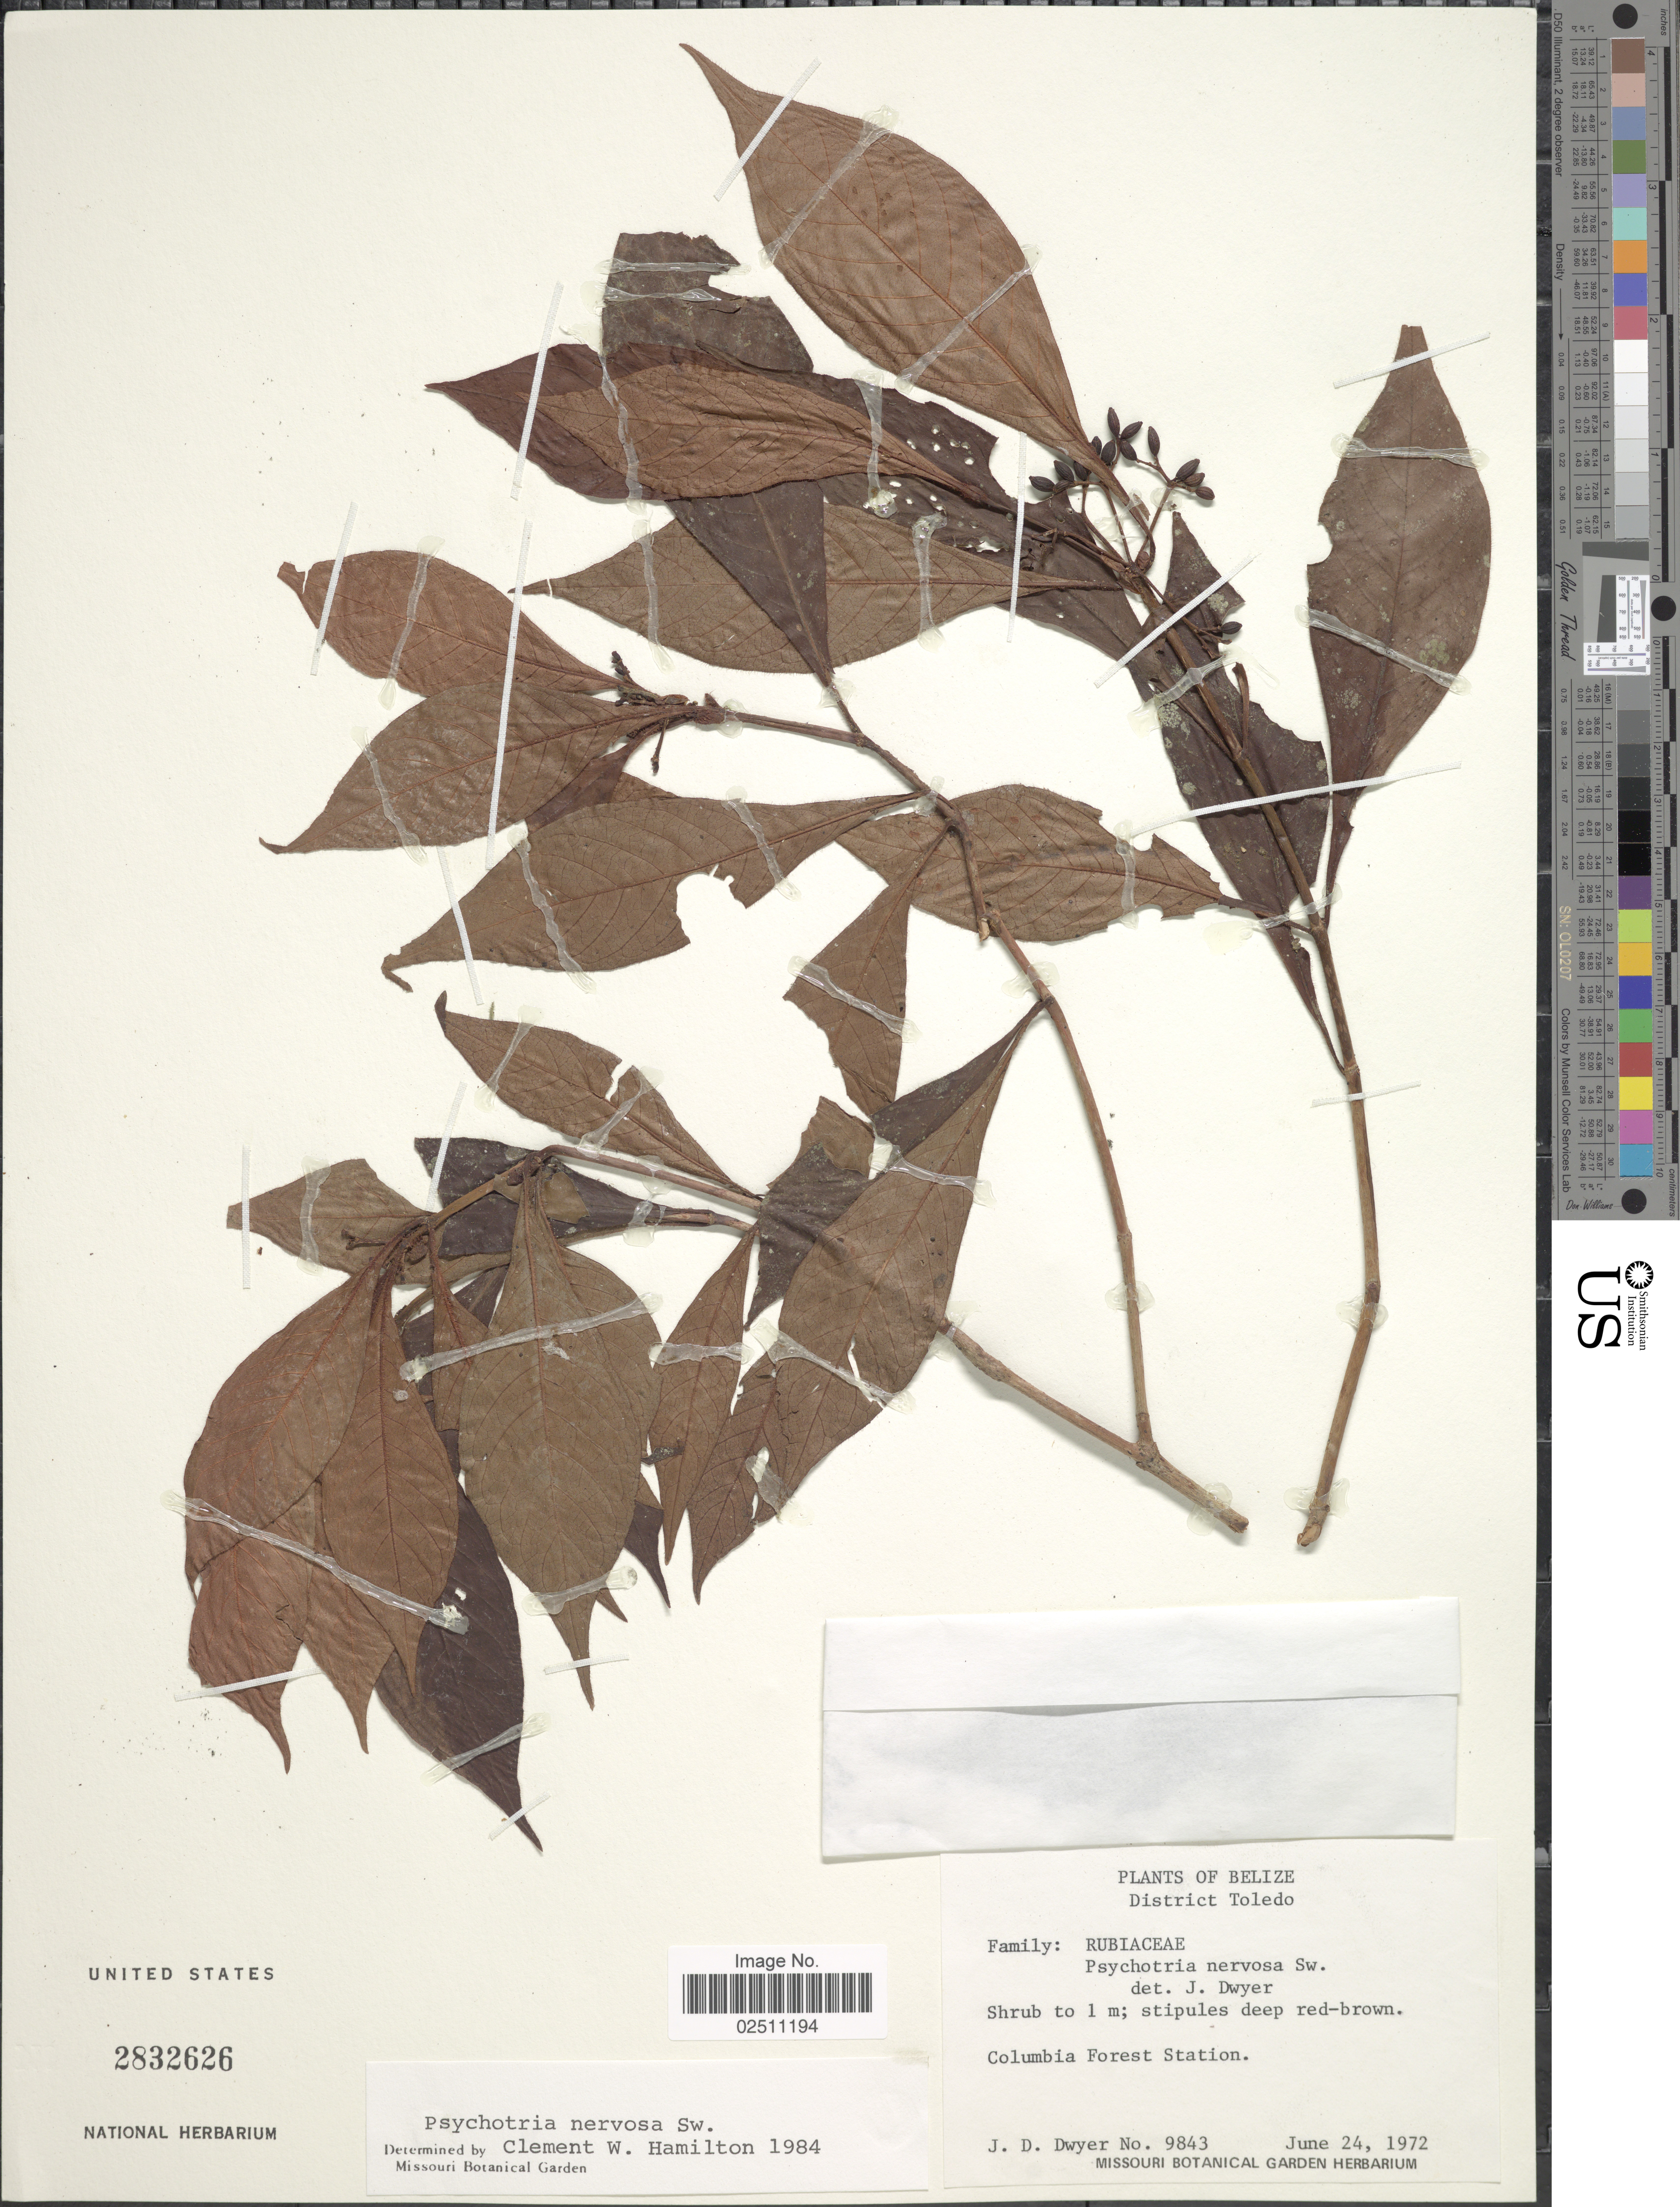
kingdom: Plantae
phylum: Tracheophyta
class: Magnoliopsida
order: Gentianales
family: Rubiaceae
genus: Psychotria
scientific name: Psychotria nervosa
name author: Sw.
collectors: J. D. Dwyer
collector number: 9843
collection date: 1972-06-24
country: Belize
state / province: Toledo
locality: Columbia Forest Station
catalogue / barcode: US 2832626